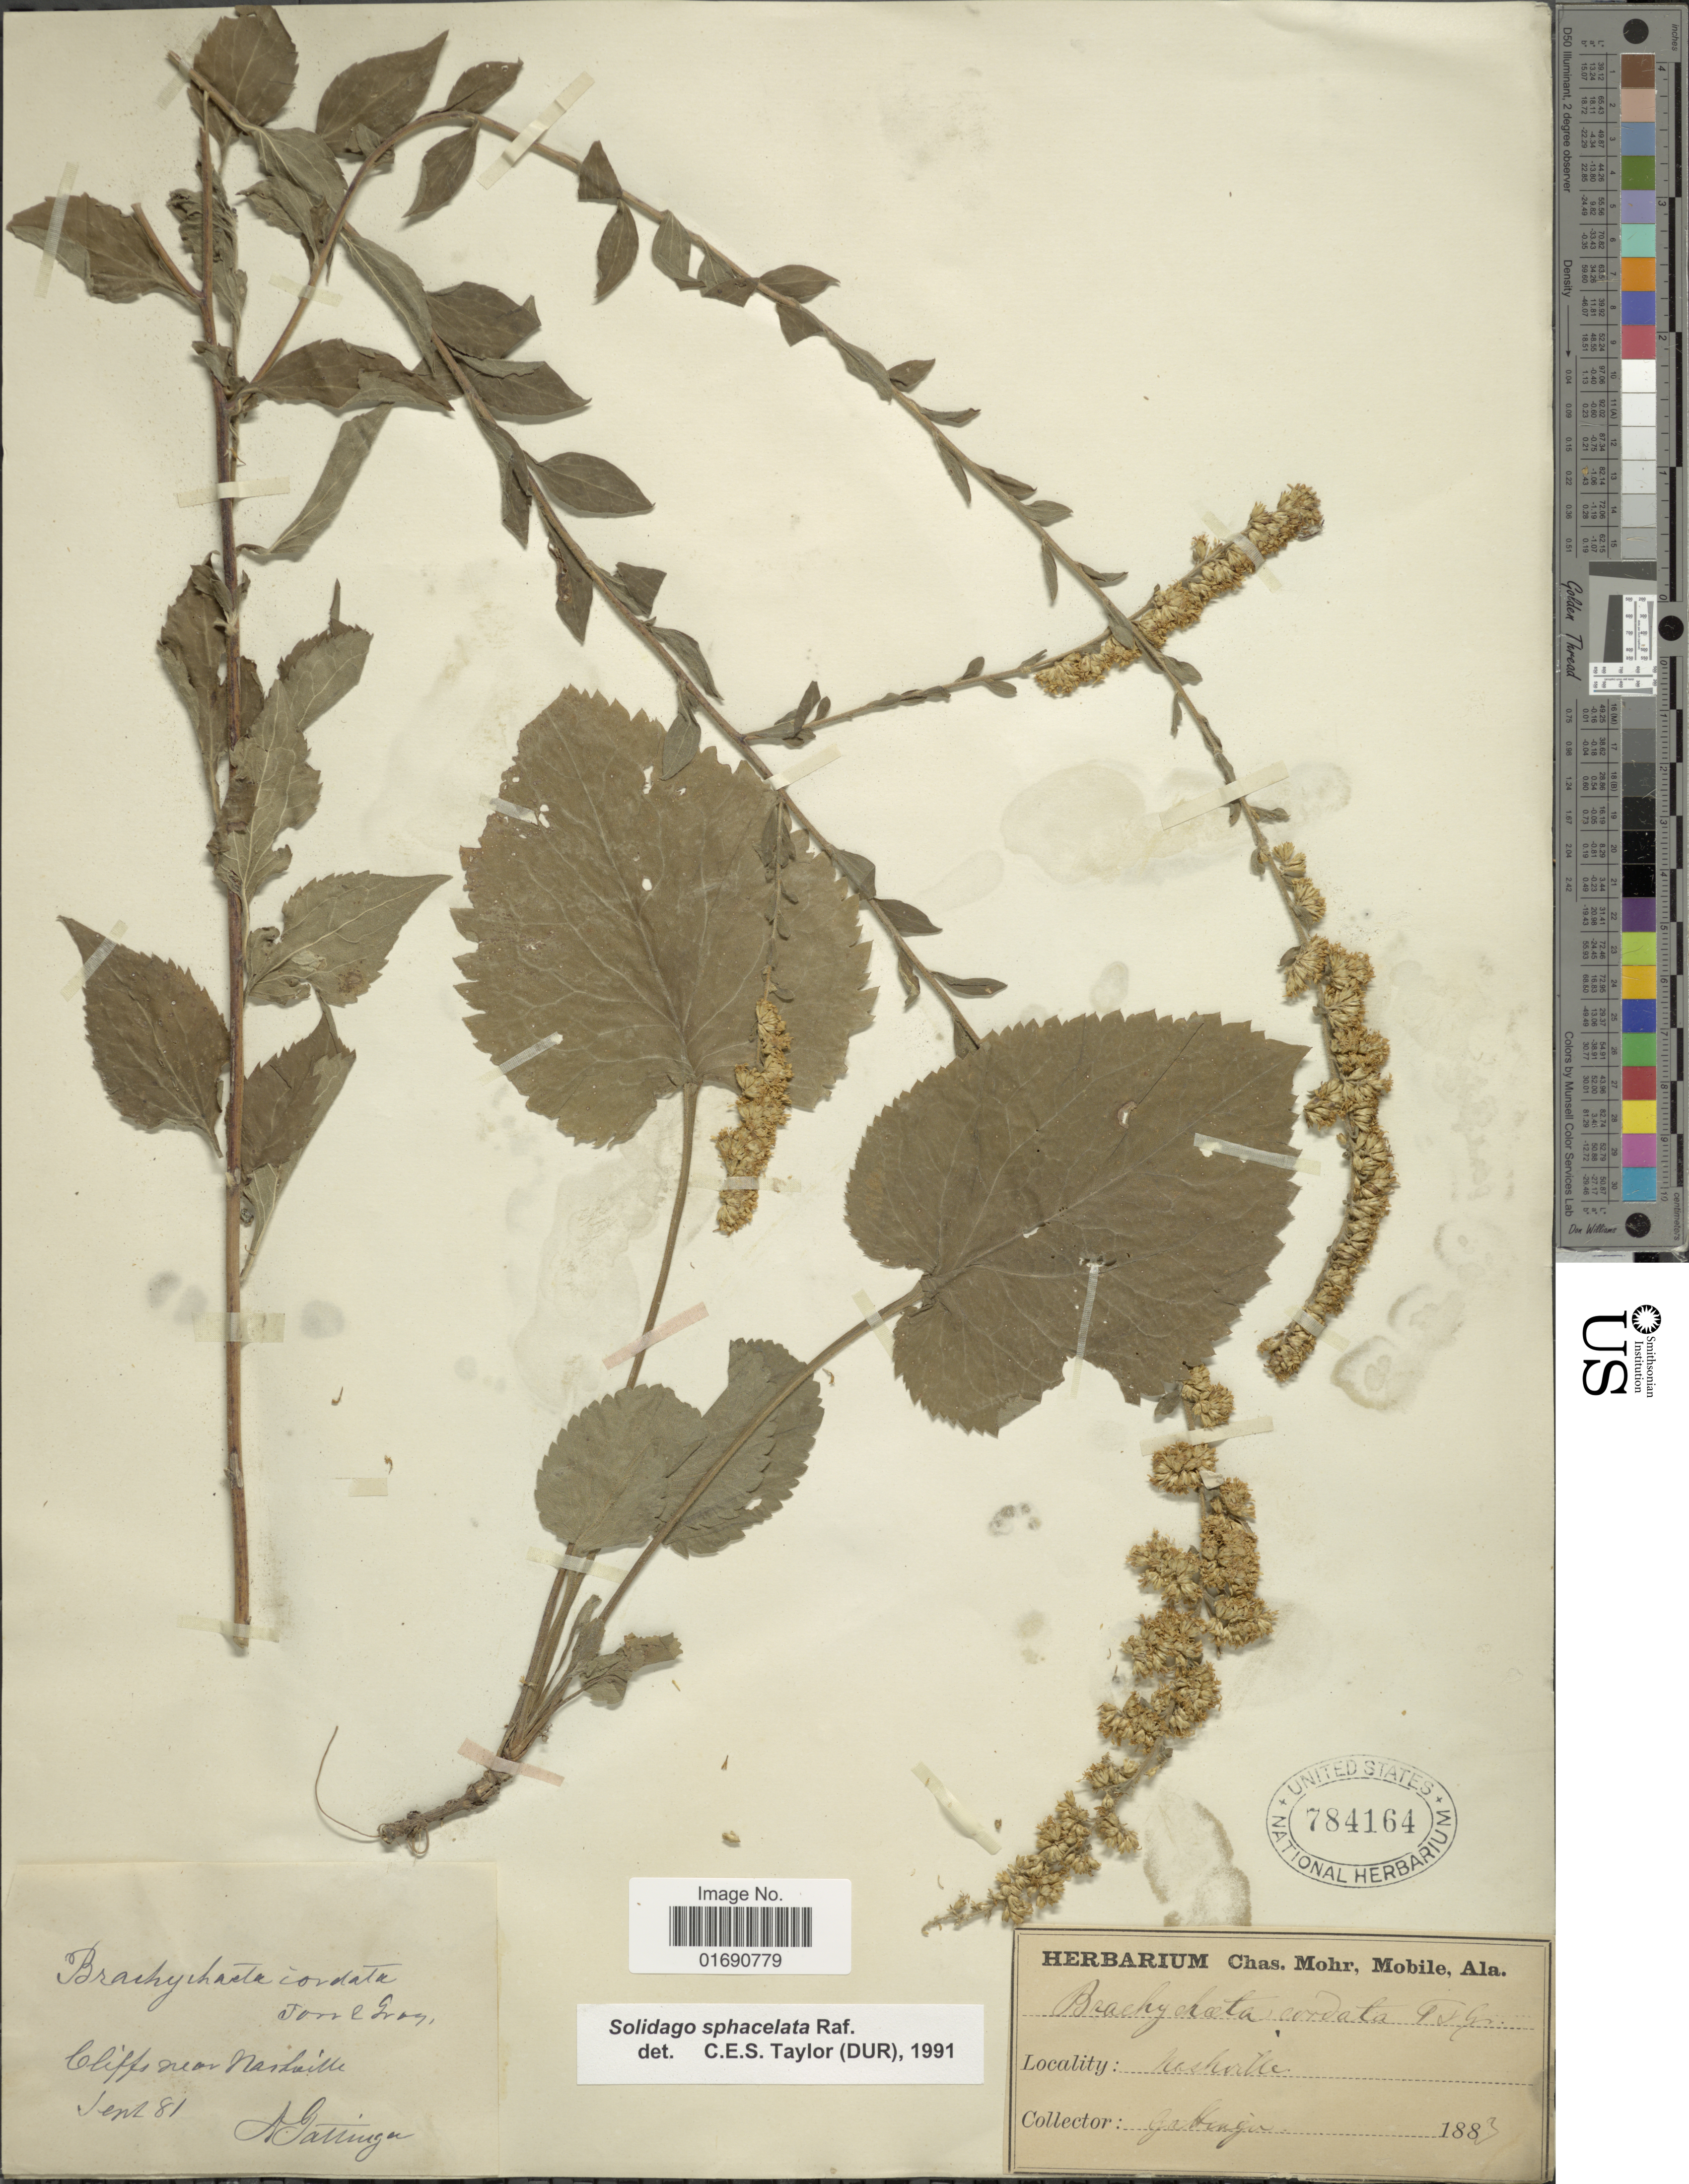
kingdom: Plantae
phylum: Tracheophyta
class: Magnoliopsida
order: Asterales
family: Asteraceae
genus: Solidago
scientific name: Solidago sphacelata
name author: Raf.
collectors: A. Gattinger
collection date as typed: Transcribed d/m/y: /9/81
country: United States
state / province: Tennessee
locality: Cliffs near Nashville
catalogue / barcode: US 784164